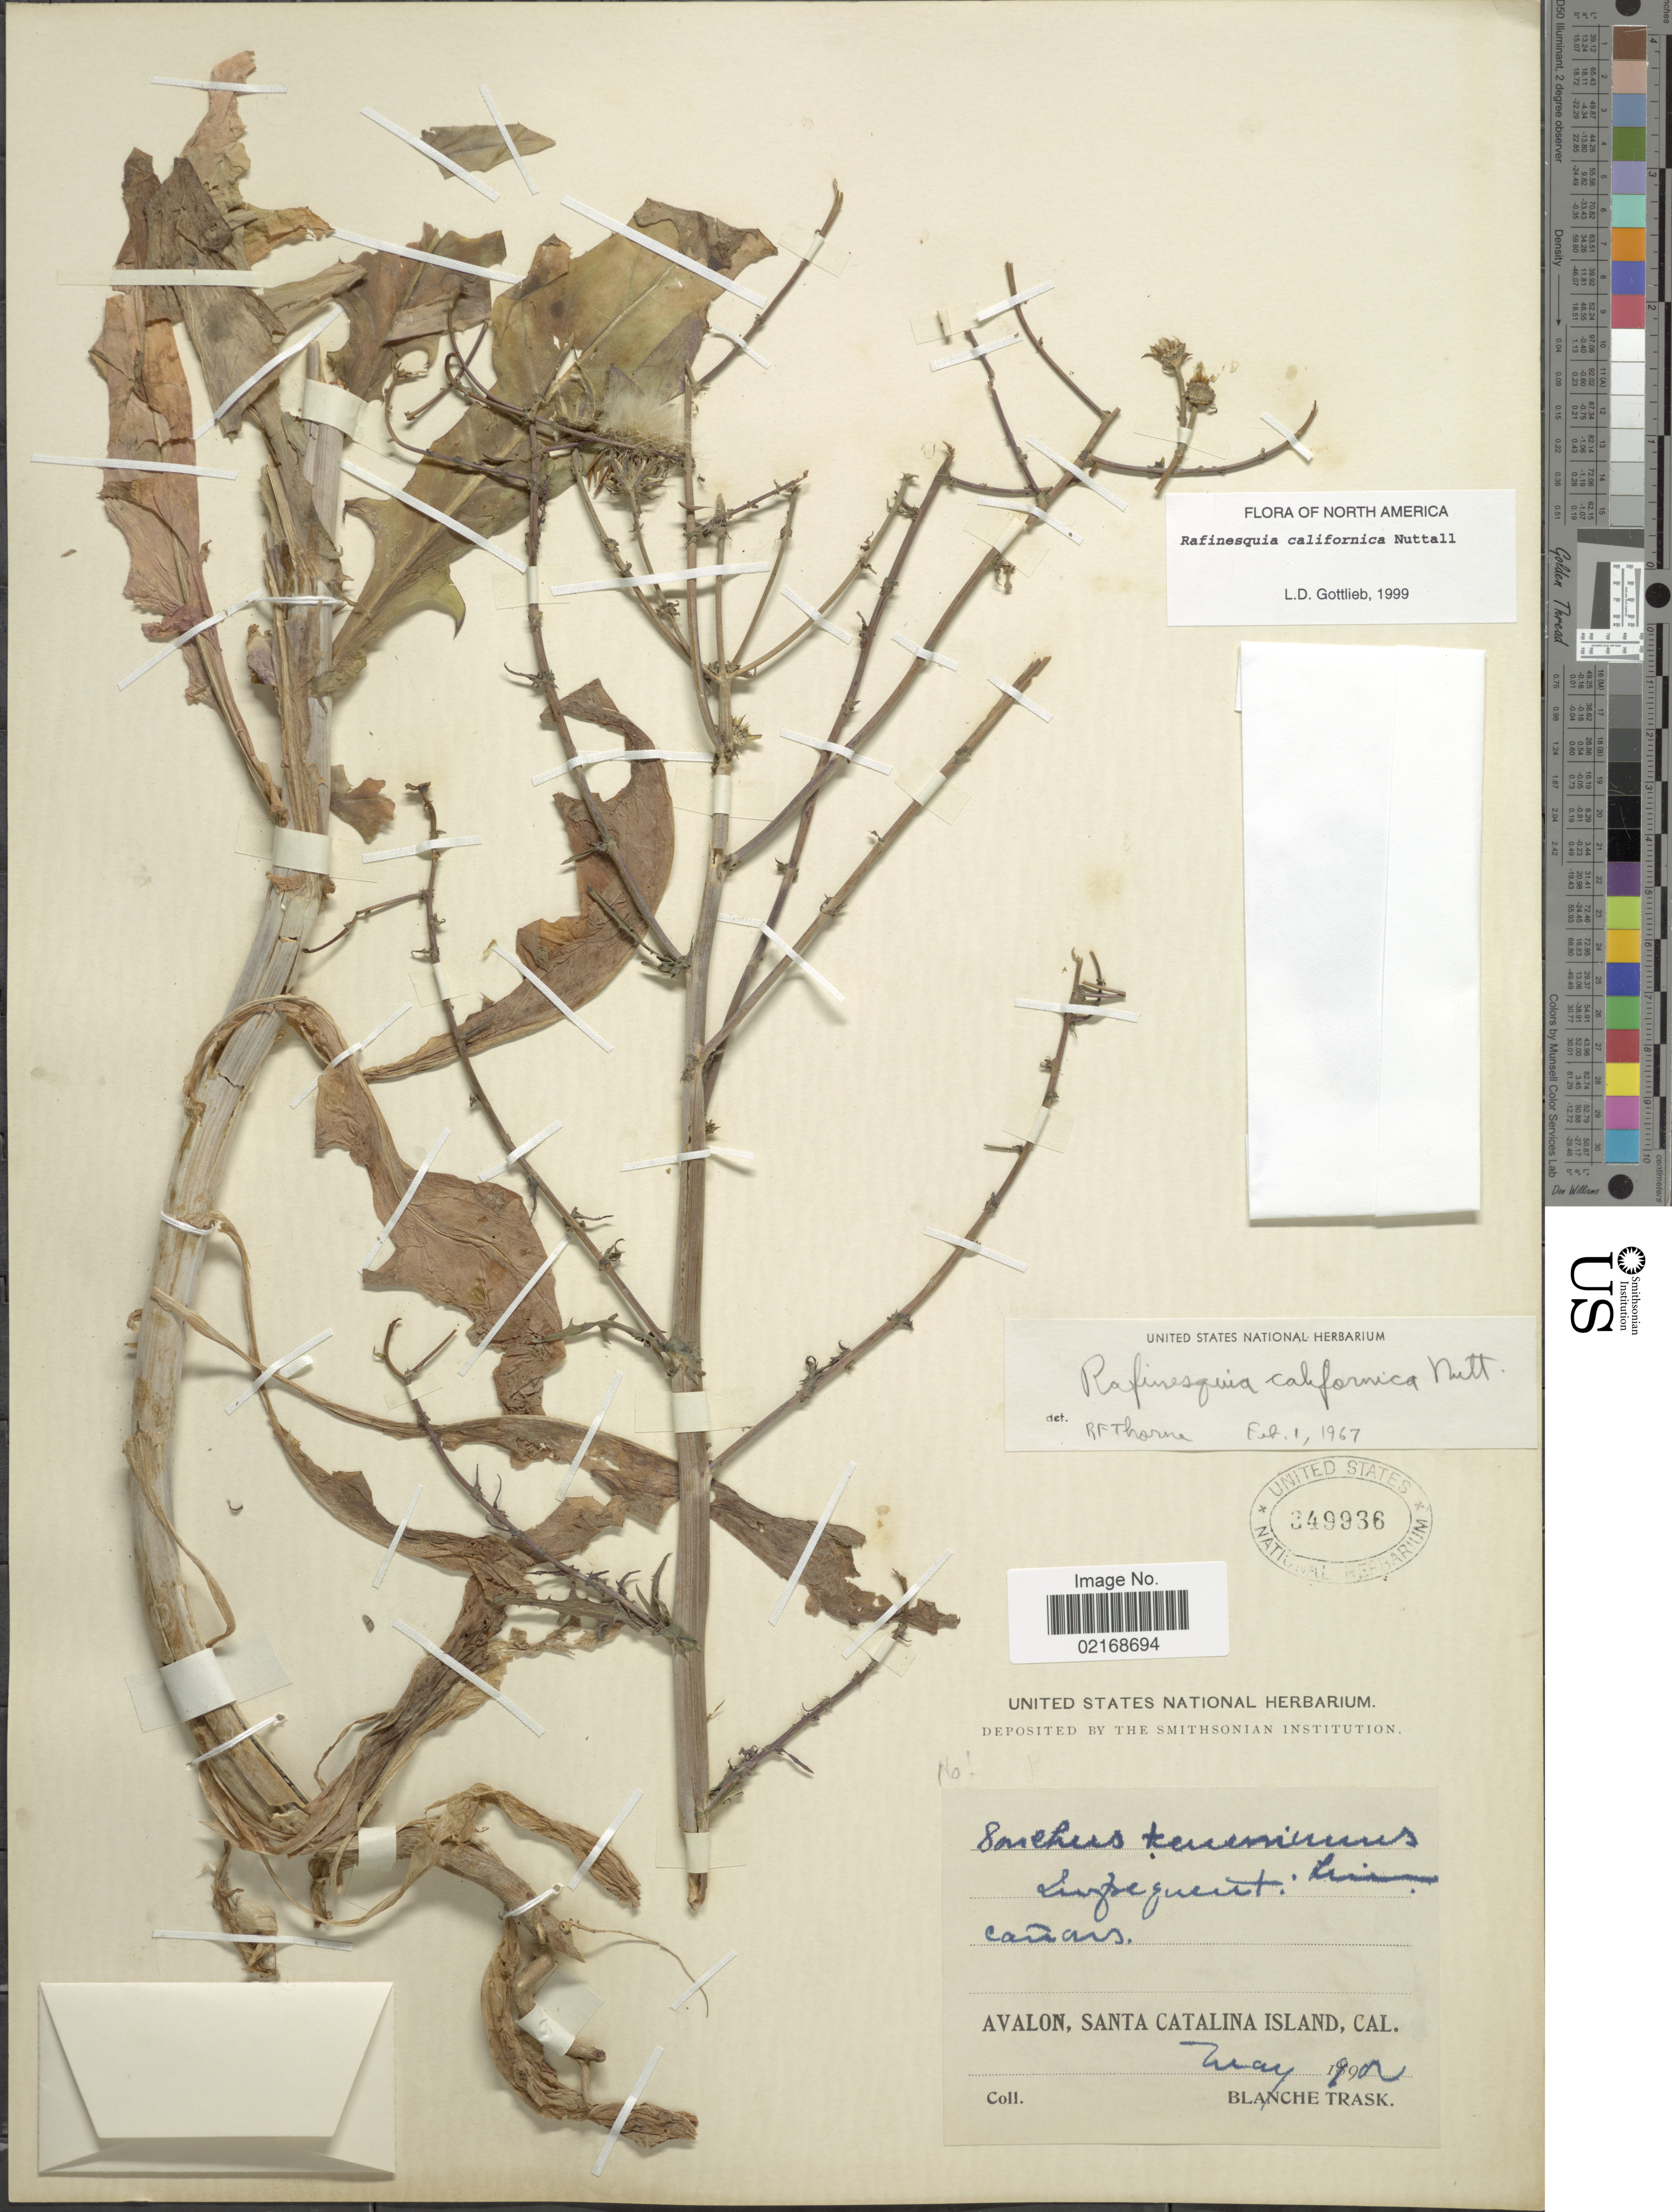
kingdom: Plantae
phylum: Tracheophyta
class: Magnoliopsida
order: Asterales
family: Asteraceae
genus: Rafinesquia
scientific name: Rafinesquia californica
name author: Nutt.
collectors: B. Trask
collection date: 1902-05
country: United States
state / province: California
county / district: Los Angeles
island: Santa Catalina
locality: Avalon, Santa Catalina Island, Cal.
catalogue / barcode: US 349936